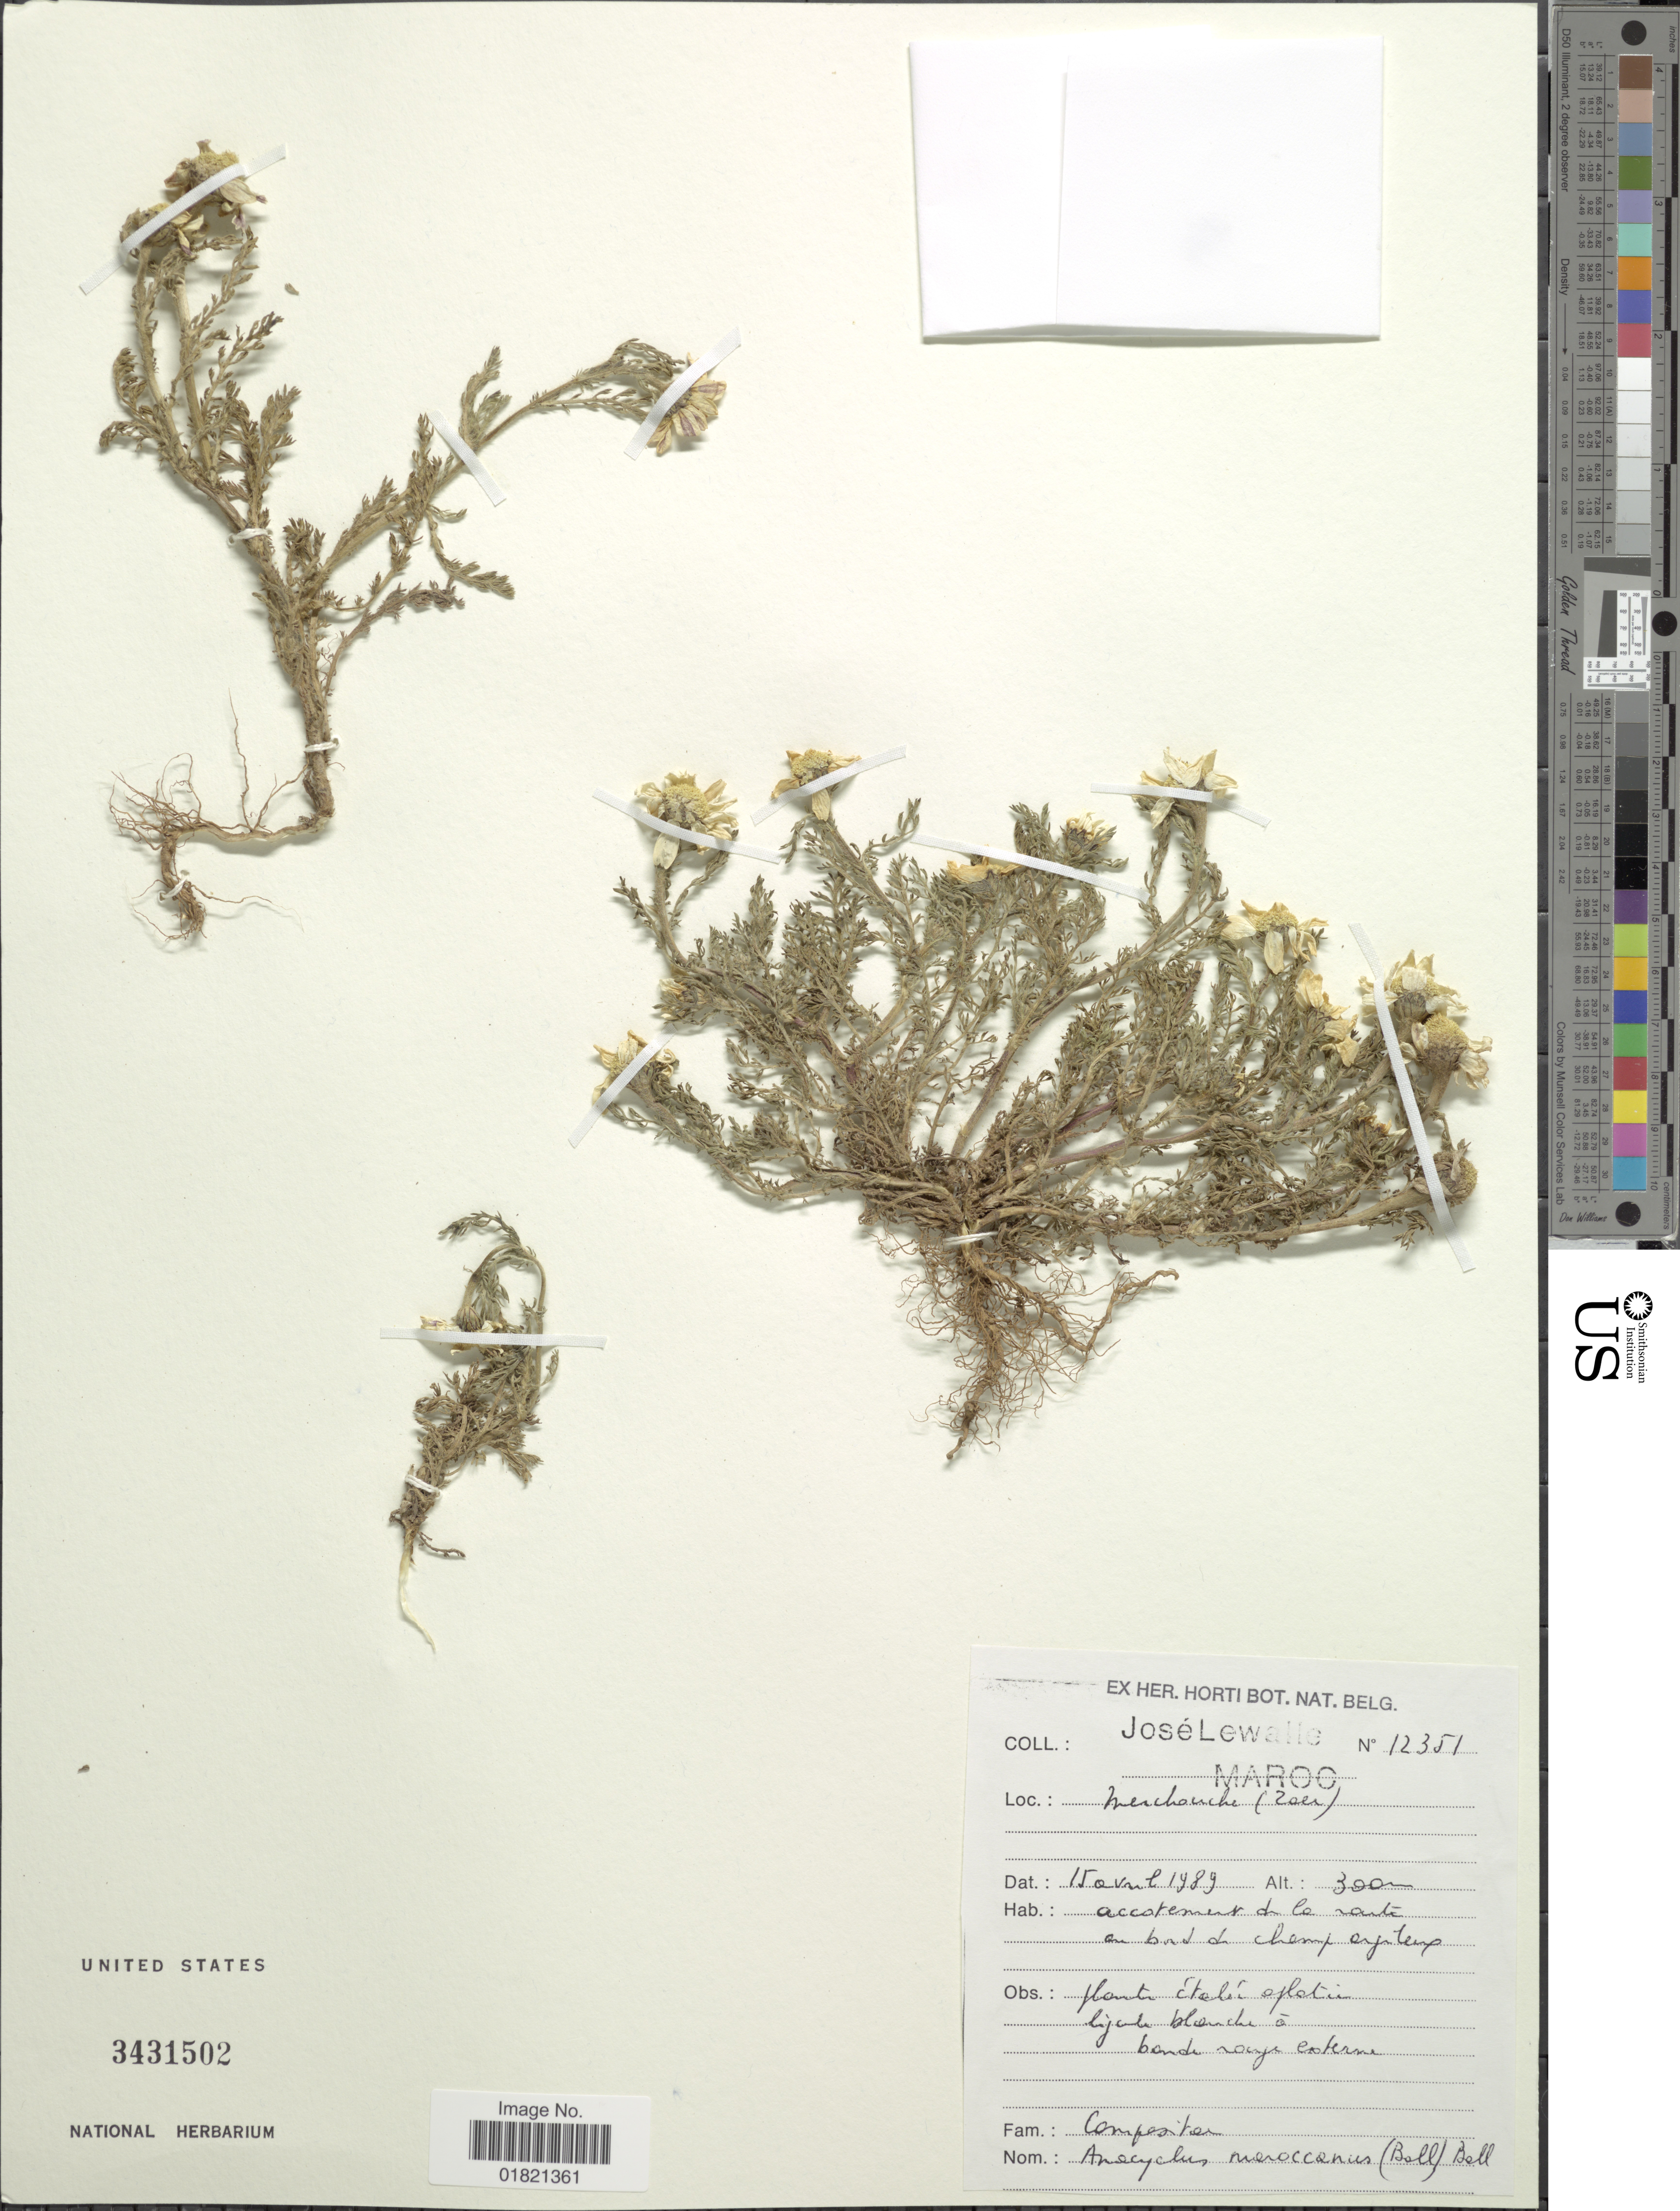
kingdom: Plantae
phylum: Tracheophyta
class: Magnoliopsida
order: Asterales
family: Asteraceae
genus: Anacyclus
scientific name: Anacyclus meroccanus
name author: (Ball) Ball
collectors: J. Lewalle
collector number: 12351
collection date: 1989-04-15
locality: Merchouche (zoer) [interpreted]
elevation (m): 300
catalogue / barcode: US 3431502